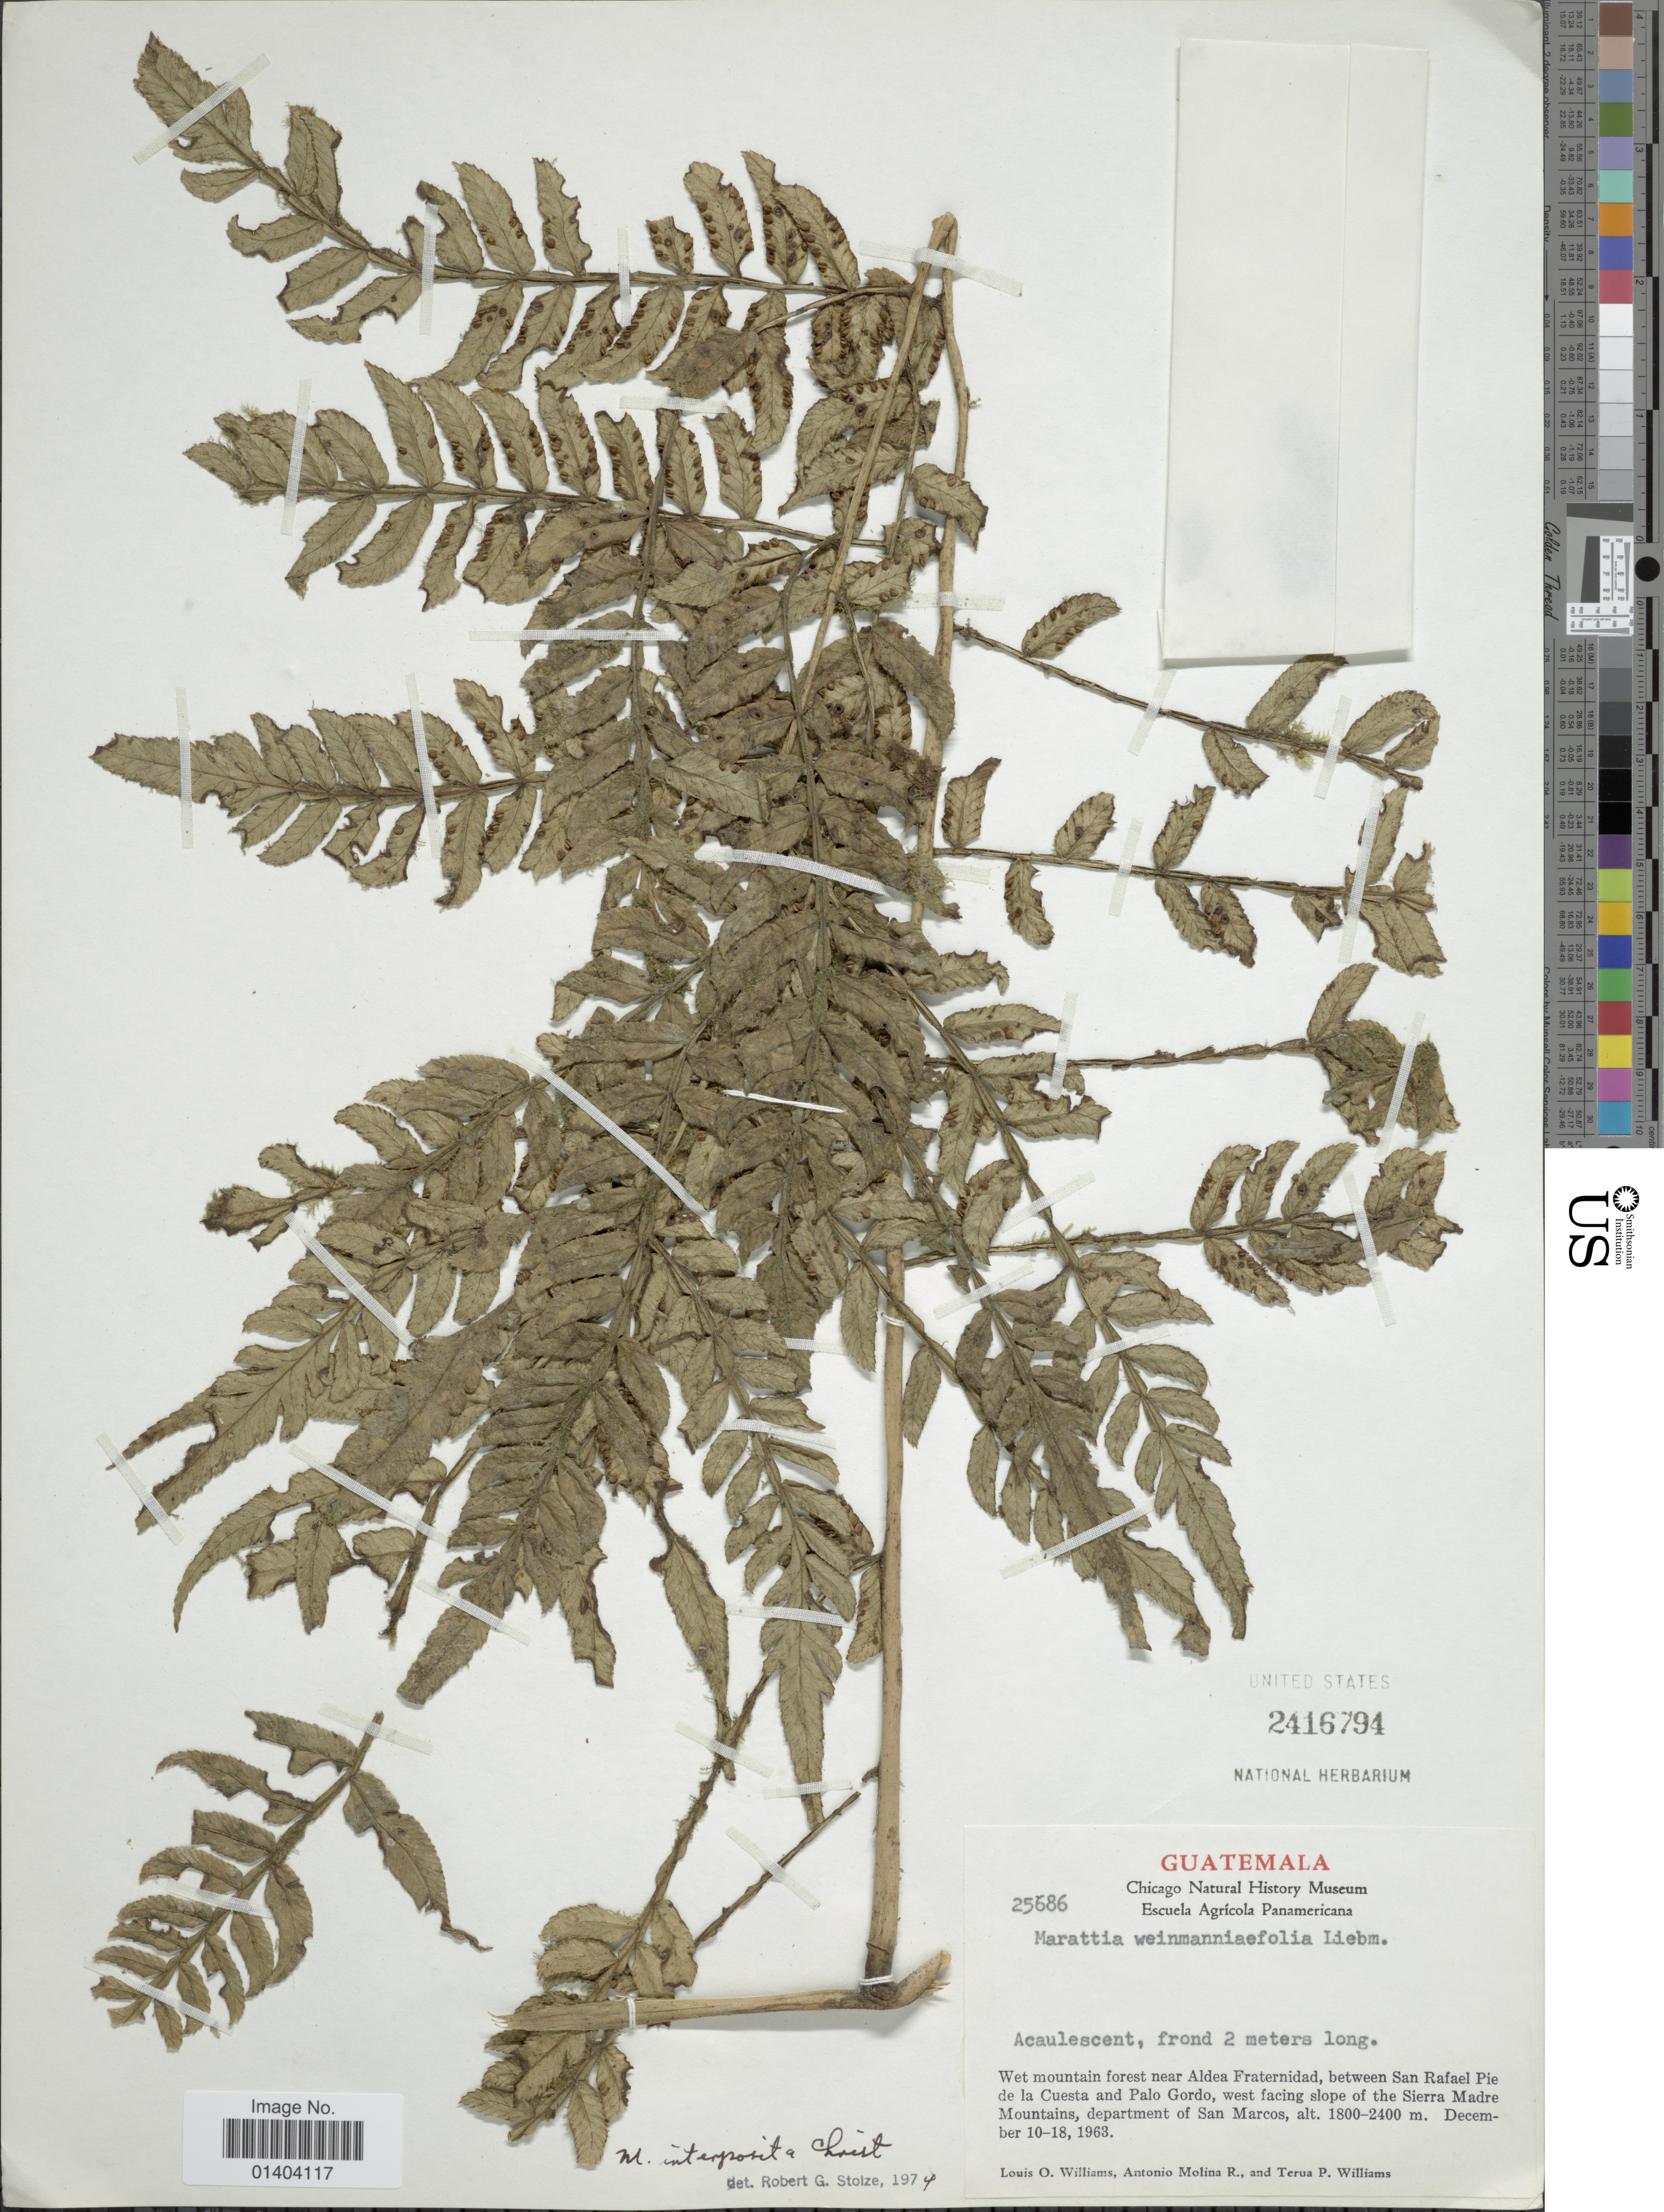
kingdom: Plantae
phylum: Tracheophyta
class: Polypodiopsida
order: Marattiales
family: Marattiaceae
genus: Marattia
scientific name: Marattia interposita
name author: Christ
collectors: L. O. Williams, A. Molina R. & T. P. Williams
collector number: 25686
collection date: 1963-12-10/1963-12-18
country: Guatemala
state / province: San Marcos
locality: Wet mountain forest near Aldea Fraternidad between San Rafael Pie de la Cuesta and Palo Gordo, west facing slope of the Sierra Madre mountains, department of San Marcos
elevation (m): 1800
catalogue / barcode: US 2416794